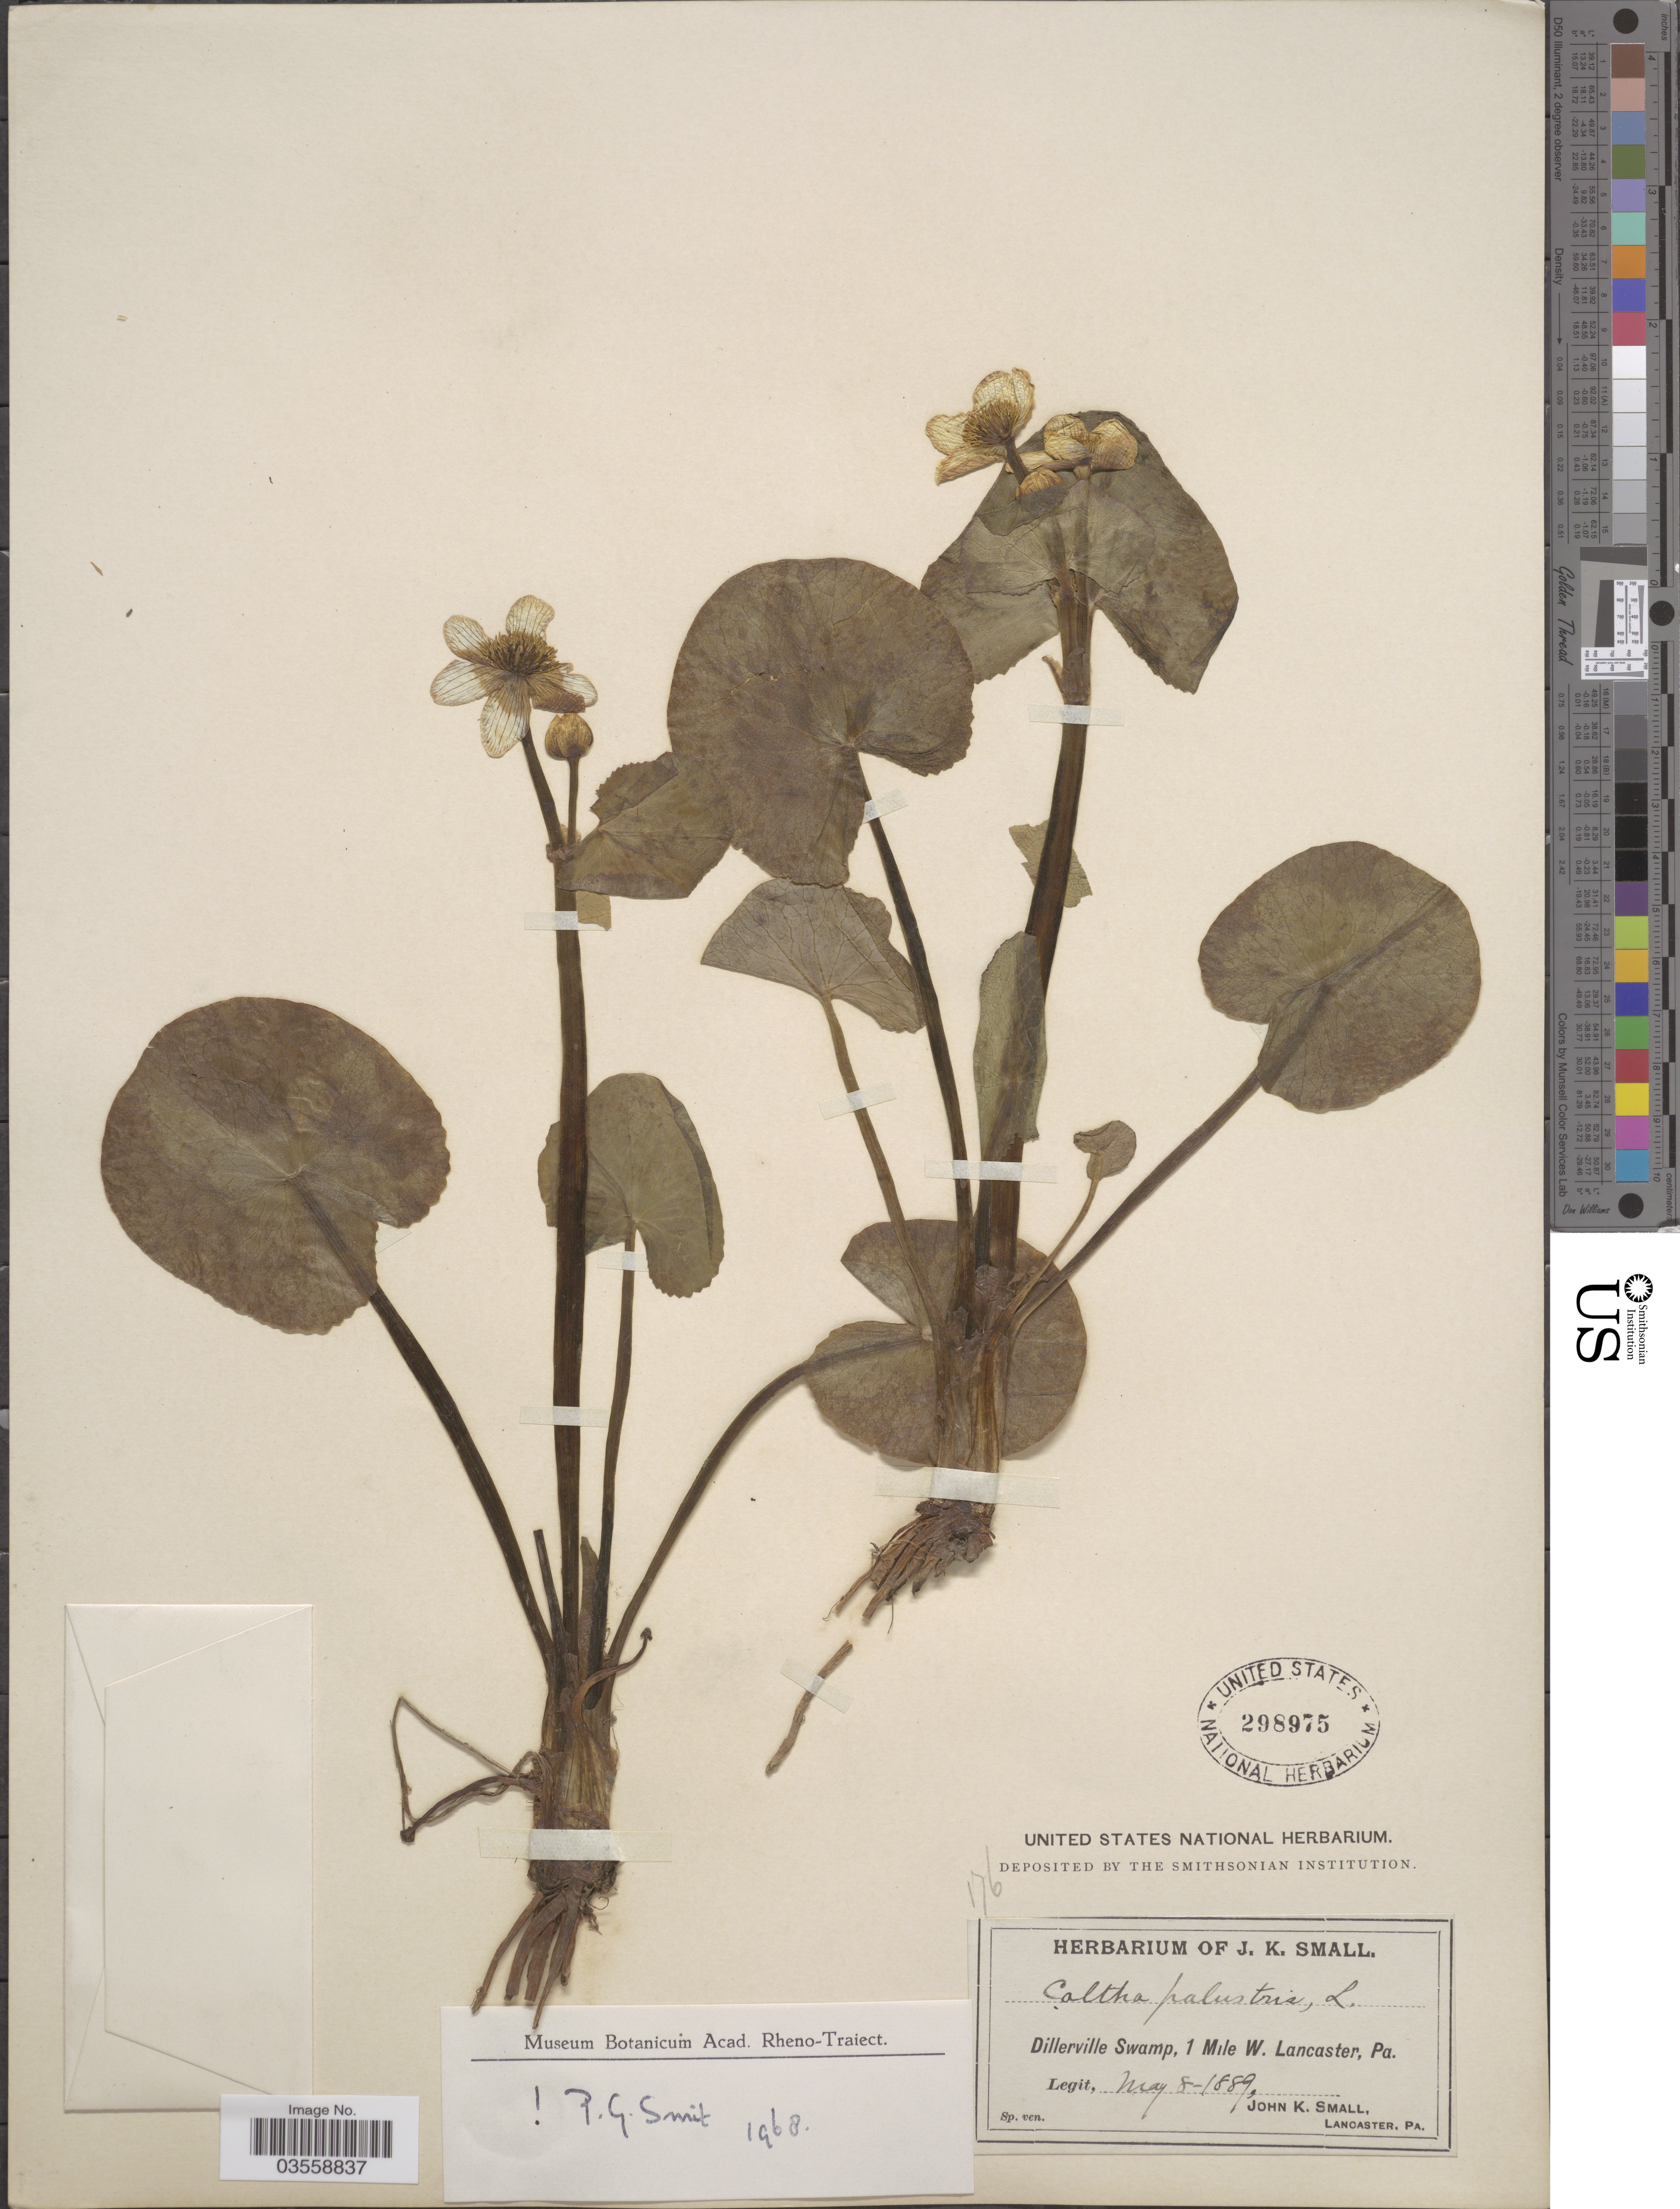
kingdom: Plantae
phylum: Tracheophyta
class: Magnoliopsida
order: Ranunculales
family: Ranunculaceae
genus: Caltha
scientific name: Caltha palustris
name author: L.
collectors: J. K. Small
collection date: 1889-05-08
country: United States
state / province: Pennsylvania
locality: Dillerville Swamp, 1 Mile W. Lancaster.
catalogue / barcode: US 298975